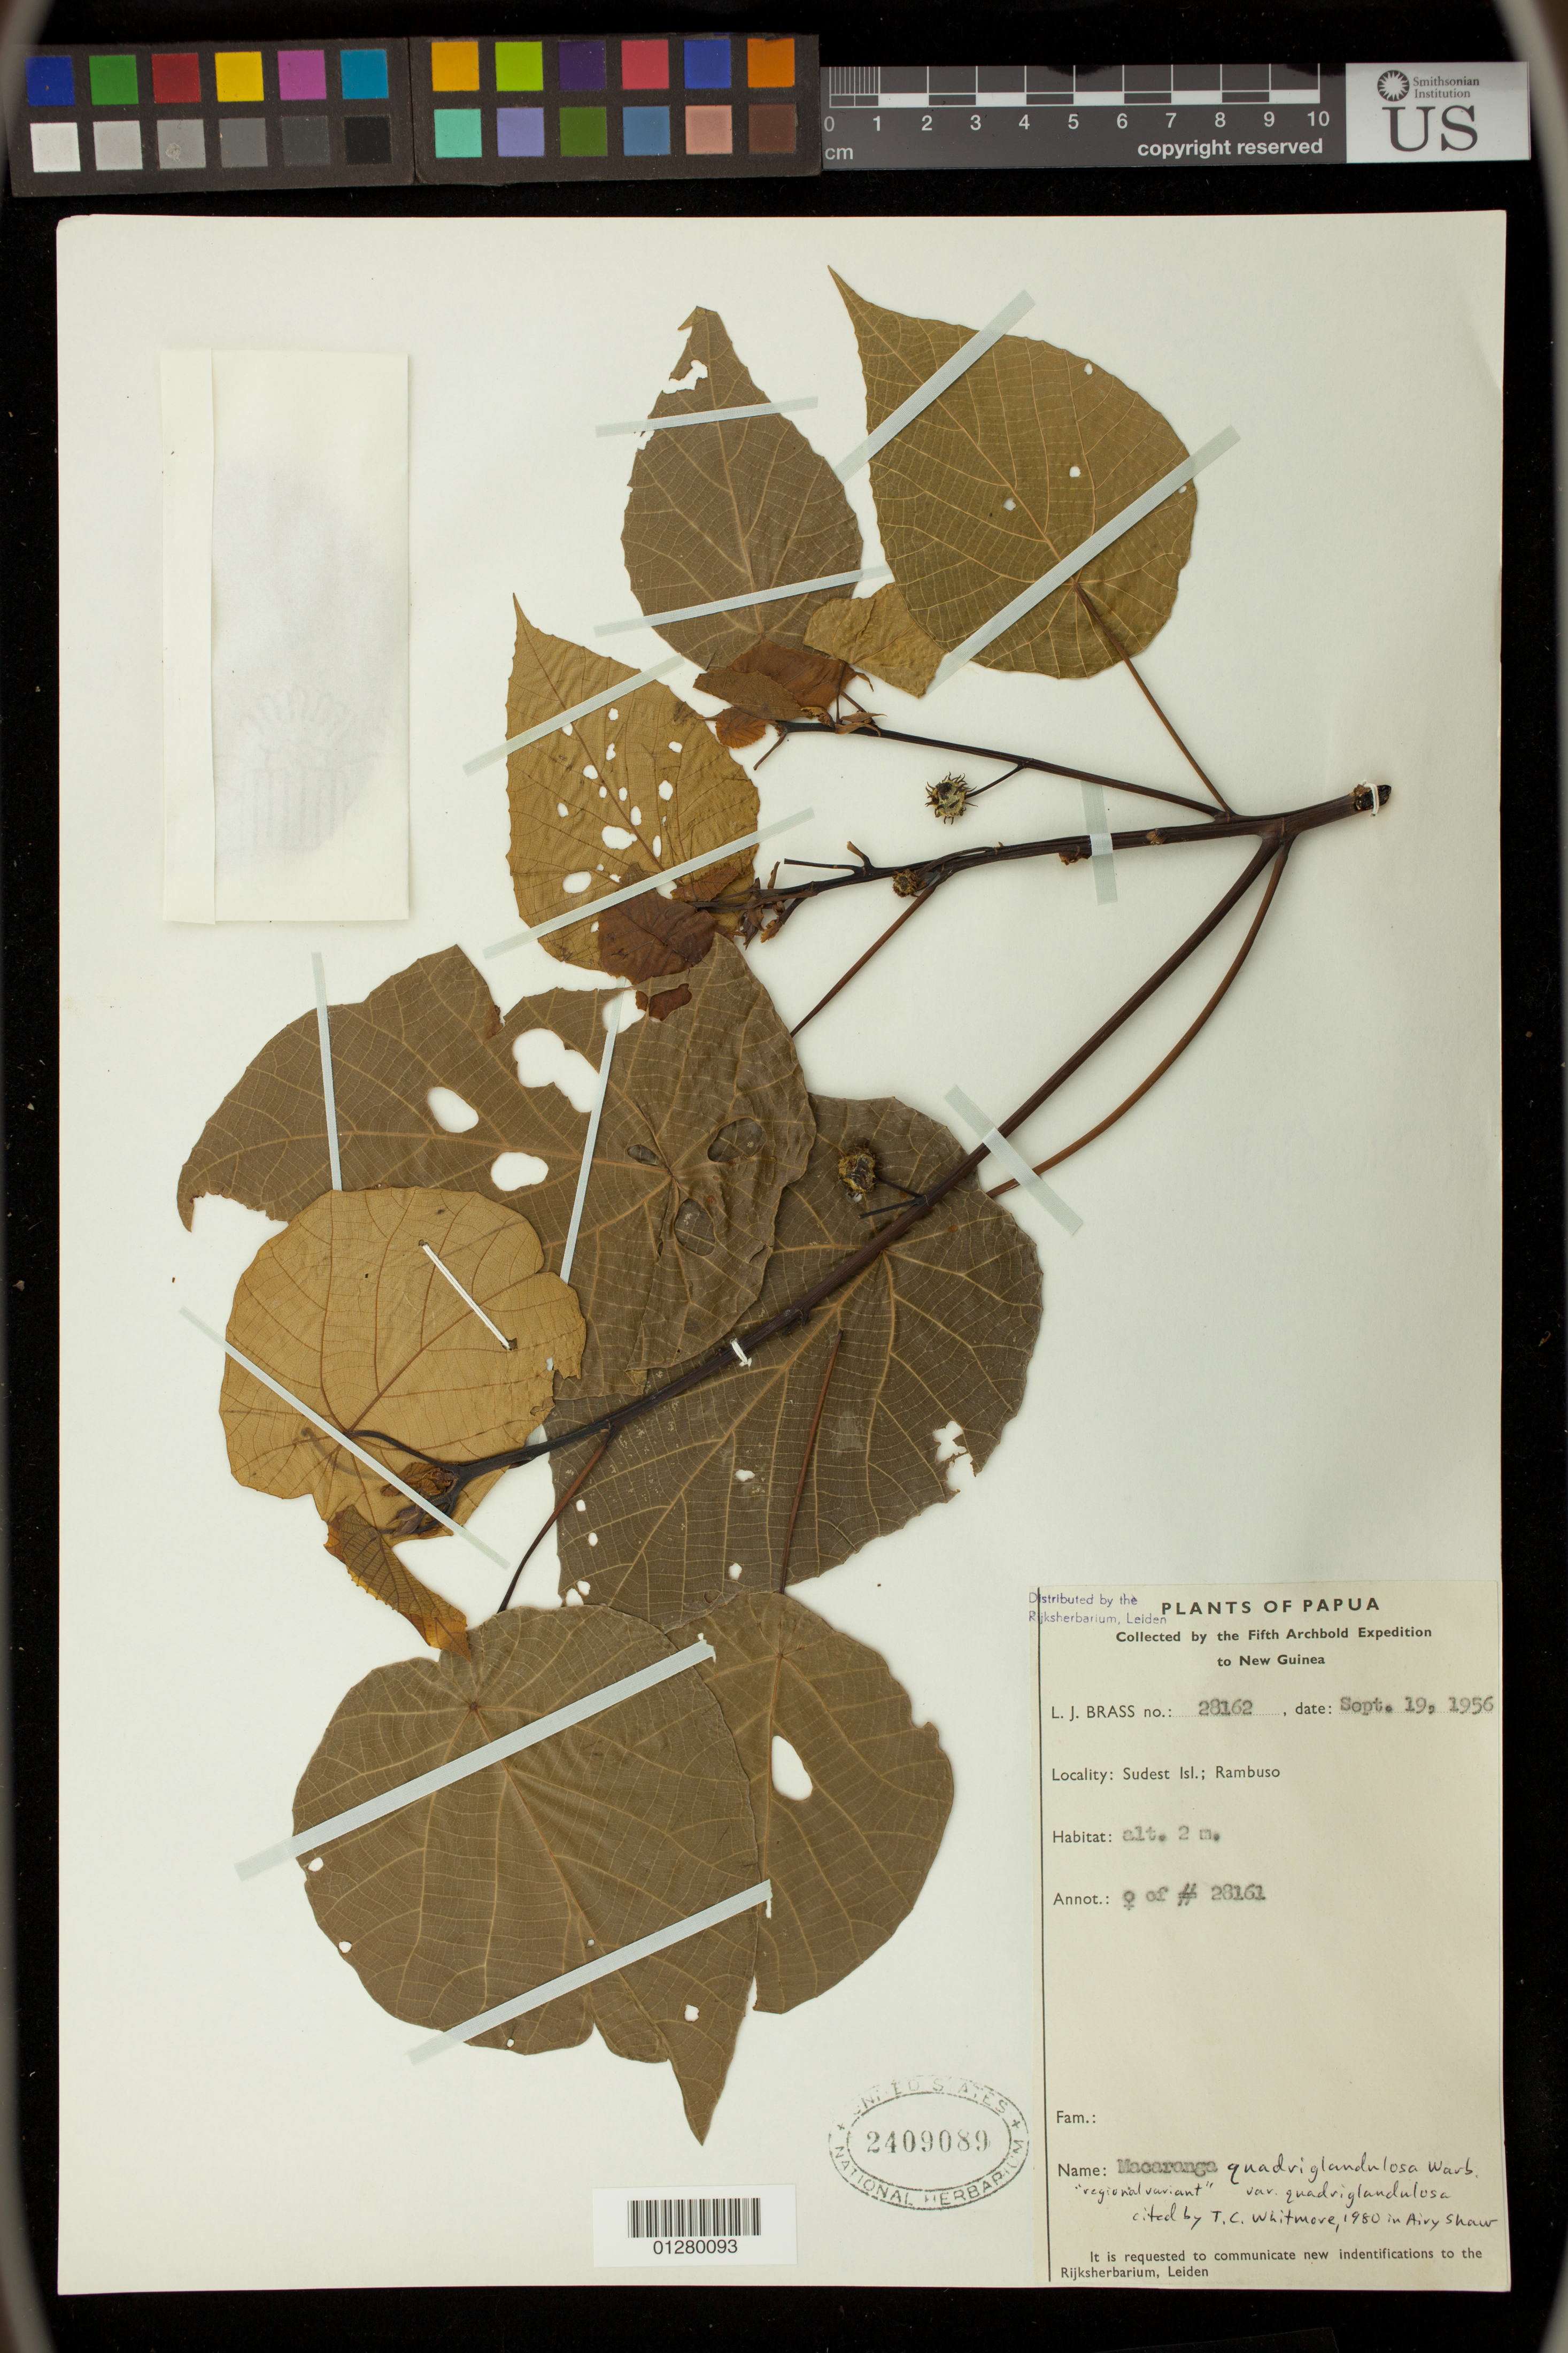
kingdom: Plantae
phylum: Tracheophyta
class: Magnoliopsida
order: Malpighiales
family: Euphorbiaceae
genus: Macaranga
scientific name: Macaranga quadriglandulosa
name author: Warb.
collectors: L. J. Brass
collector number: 28162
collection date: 1956-09-19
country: Papua New Guinea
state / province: Milne Bay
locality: Sudest Isl.; Rambuso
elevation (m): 2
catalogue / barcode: US 2409089